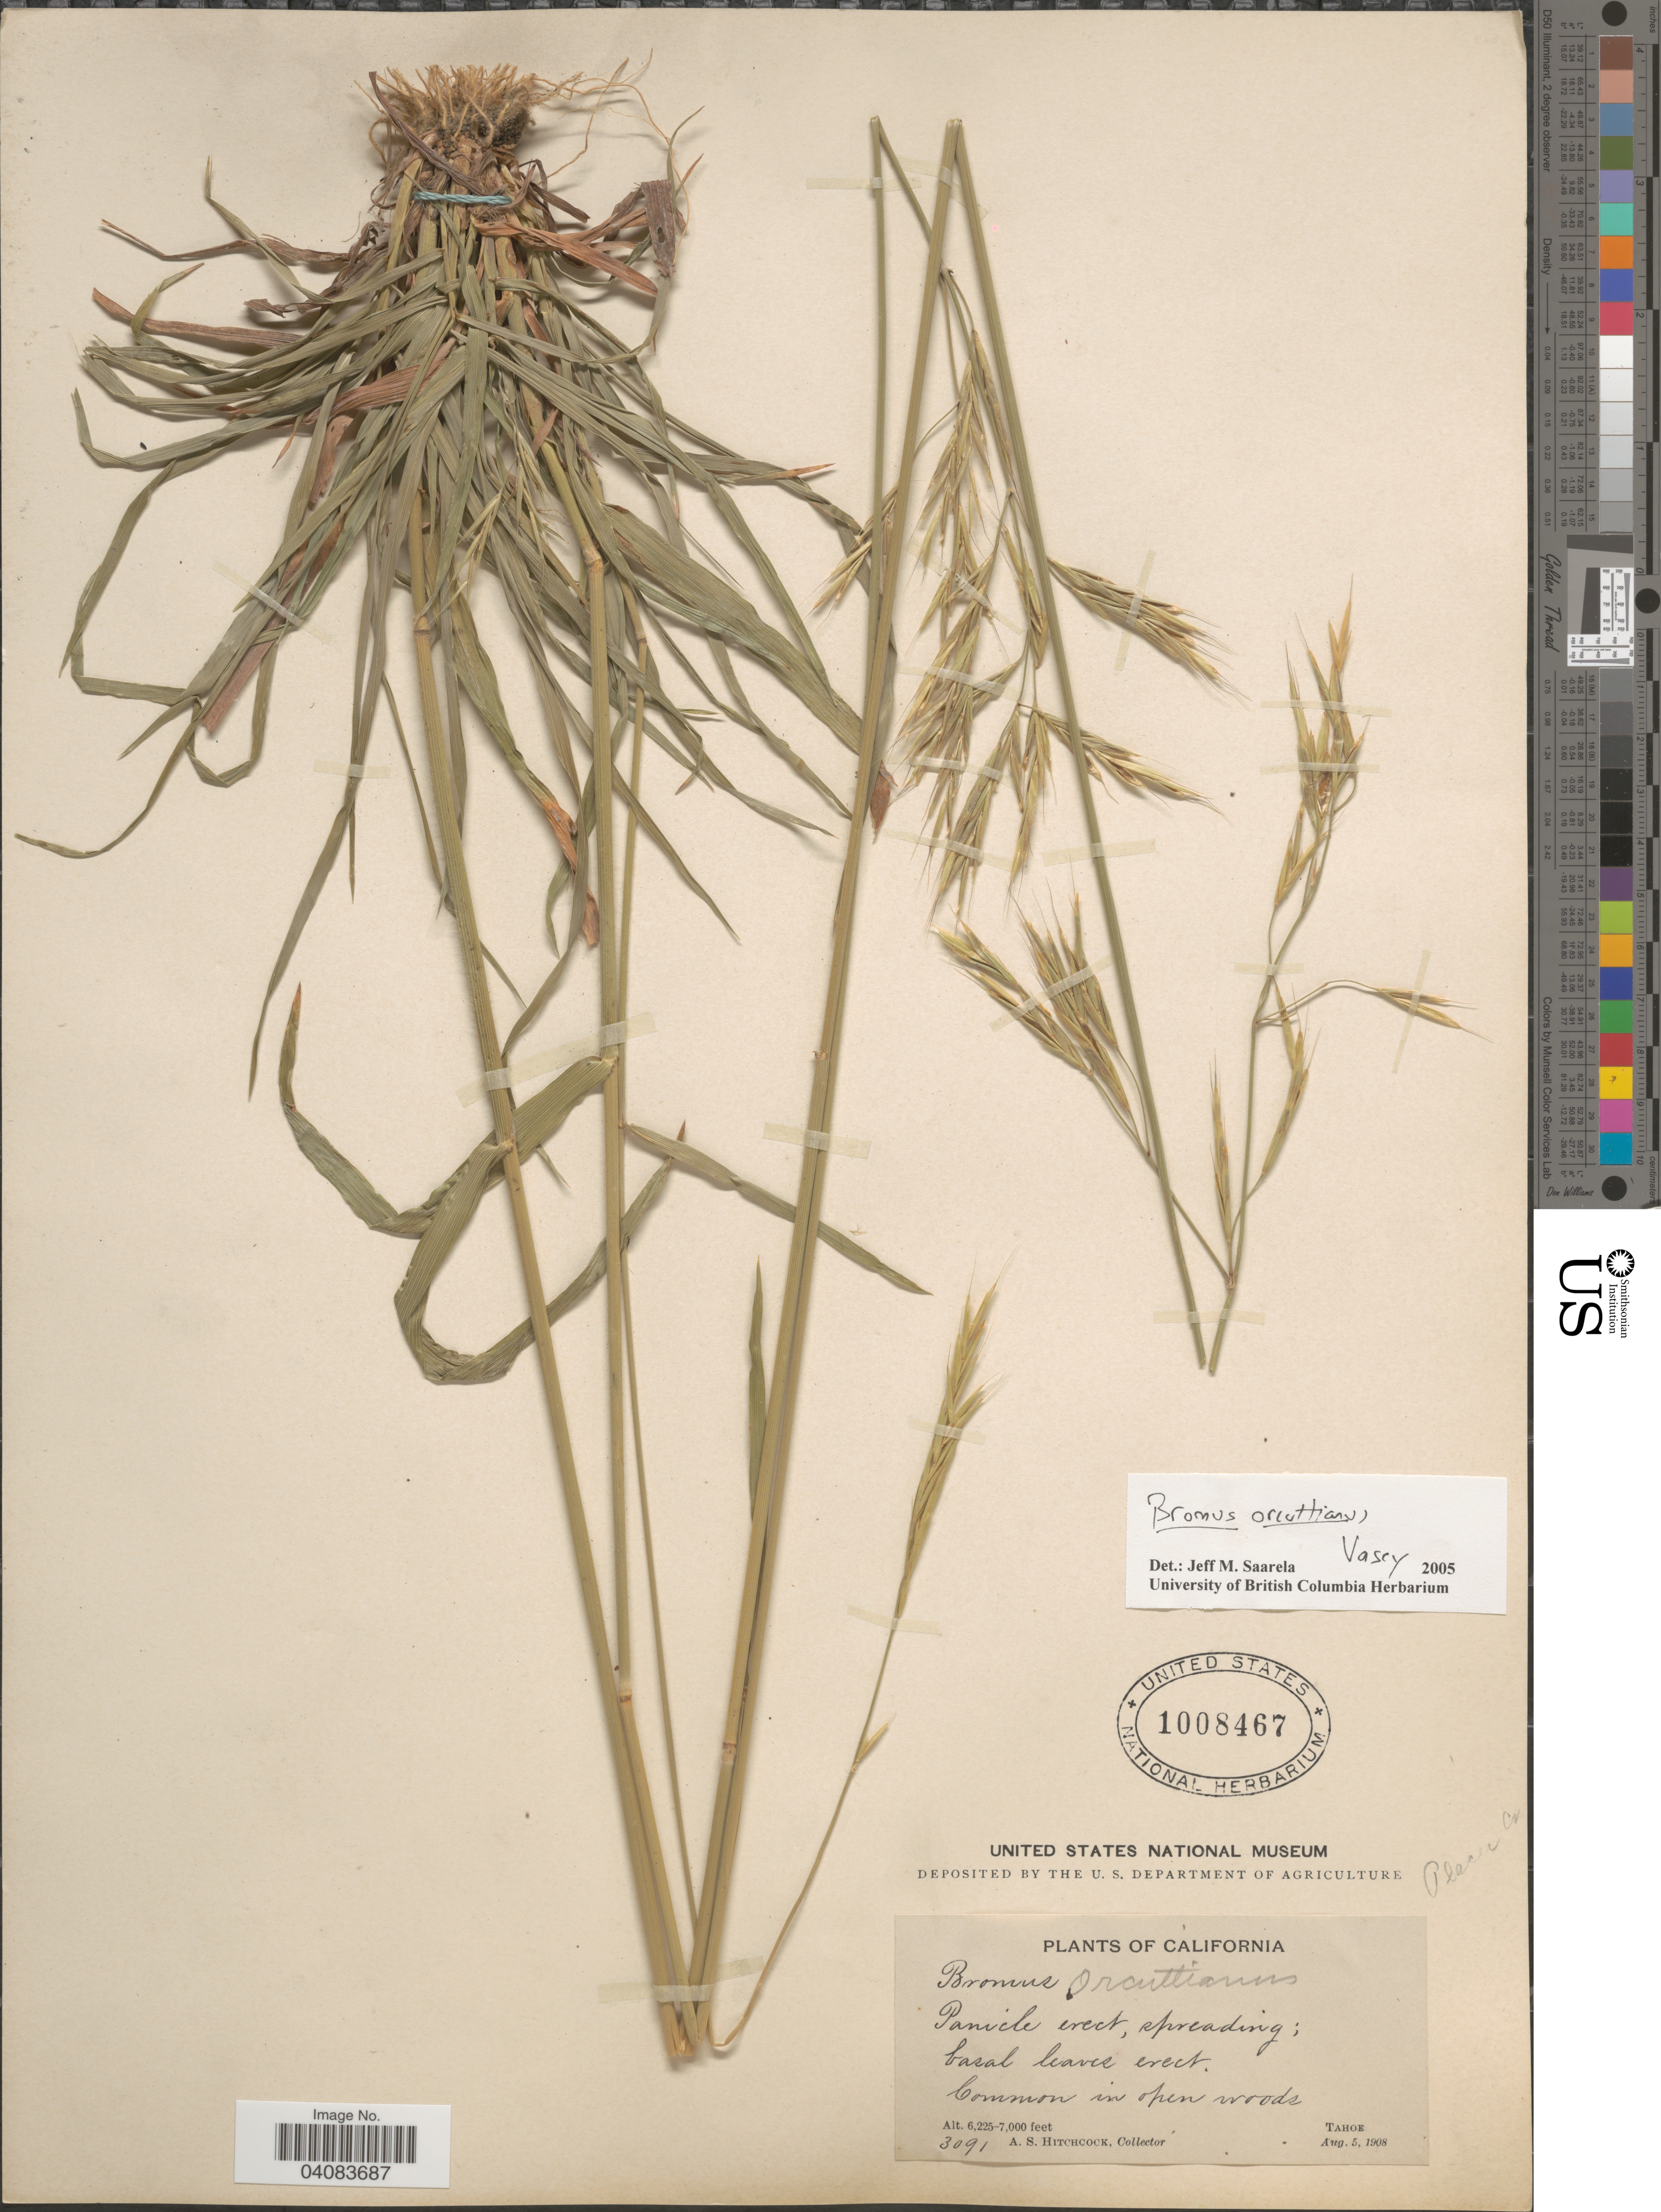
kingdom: Plantae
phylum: Tracheophyta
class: Liliopsida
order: Poales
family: Poaceae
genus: Bromus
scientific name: Bromus orcuttianus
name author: Vasey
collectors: A. S. Hitchcock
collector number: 3091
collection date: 1908-08-05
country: United States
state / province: California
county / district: Placer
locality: Placer Co. Tahoe.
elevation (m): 1897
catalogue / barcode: US 1008467